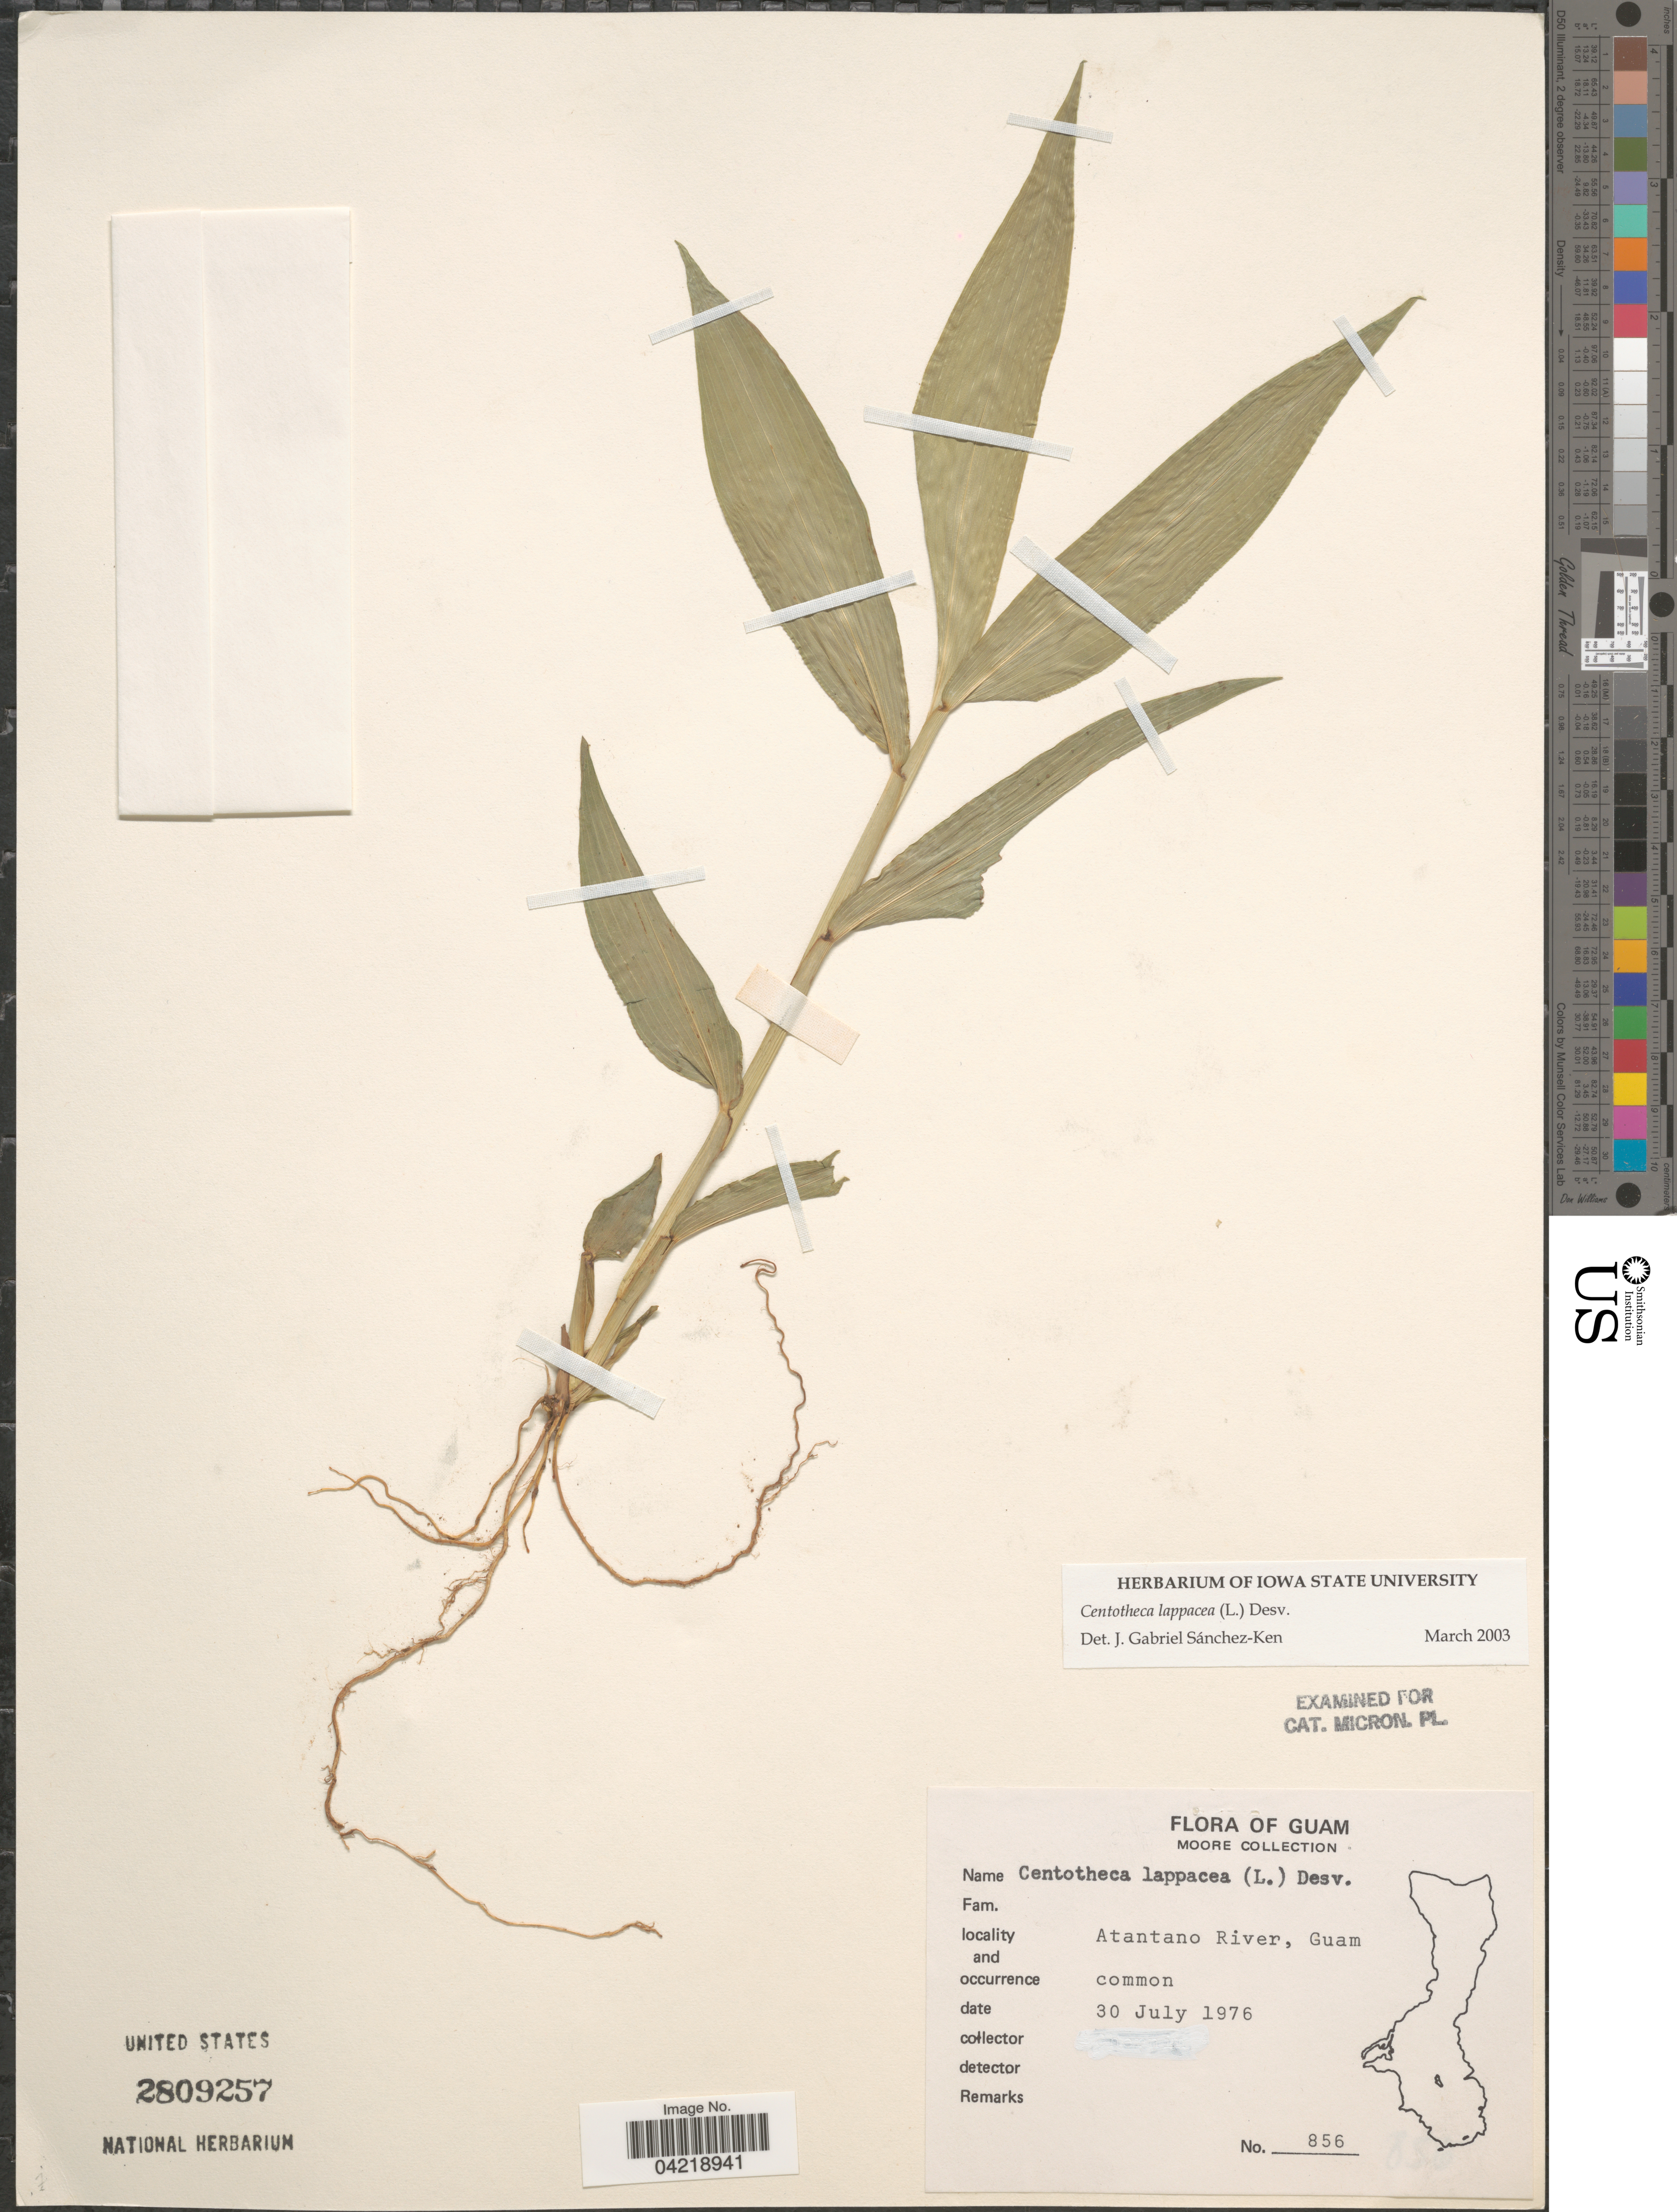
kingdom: Plantae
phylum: Tracheophyta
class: Liliopsida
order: Poales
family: Poaceae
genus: Centotheca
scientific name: Centotheca lappacea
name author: (L.) Desv.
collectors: -. Moore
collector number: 856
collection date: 1976-07-30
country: Guam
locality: Atantano River.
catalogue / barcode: US 2809257